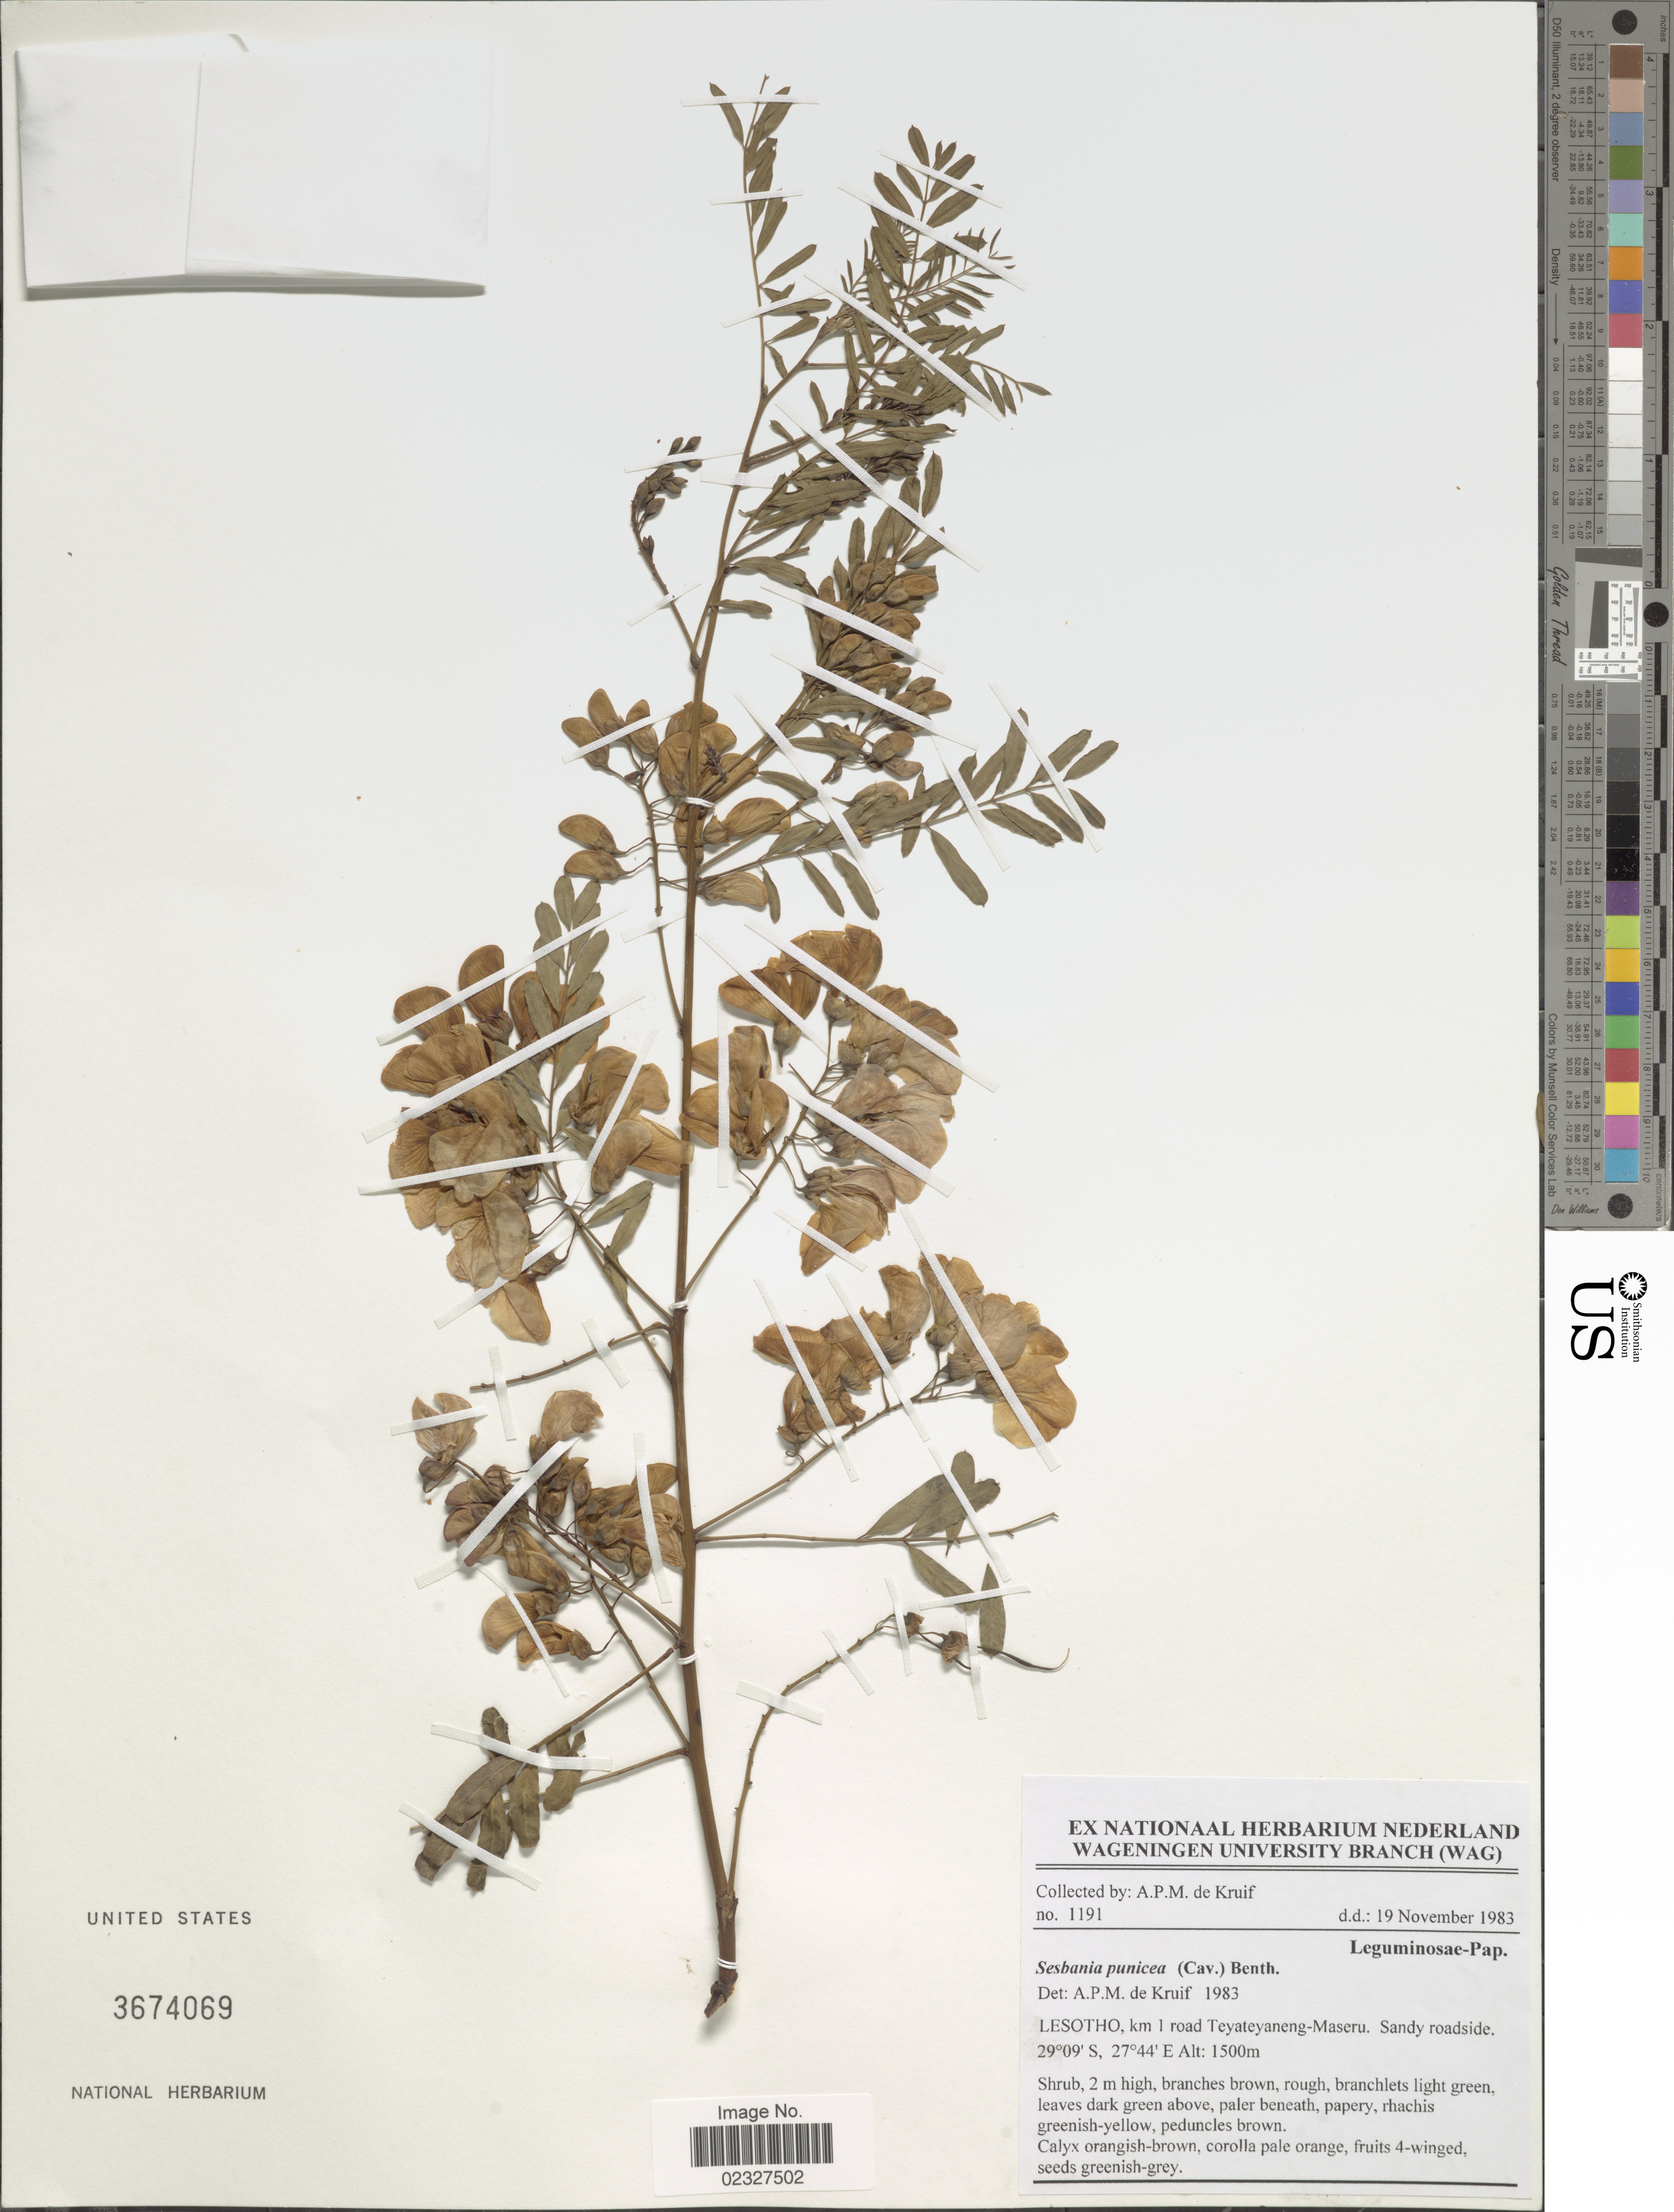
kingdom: Plantae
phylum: Tracheophyta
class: Magnoliopsida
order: Fabales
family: Fabaceae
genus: Sesbania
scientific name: Sesbania punicea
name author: (Cav.) Benth.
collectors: A. P. de Kruif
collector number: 1191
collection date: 1983-11-19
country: Lesotho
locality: Km 1 road Teyateyaneng-Maseru, sandy roadside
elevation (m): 1500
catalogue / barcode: US 3674069